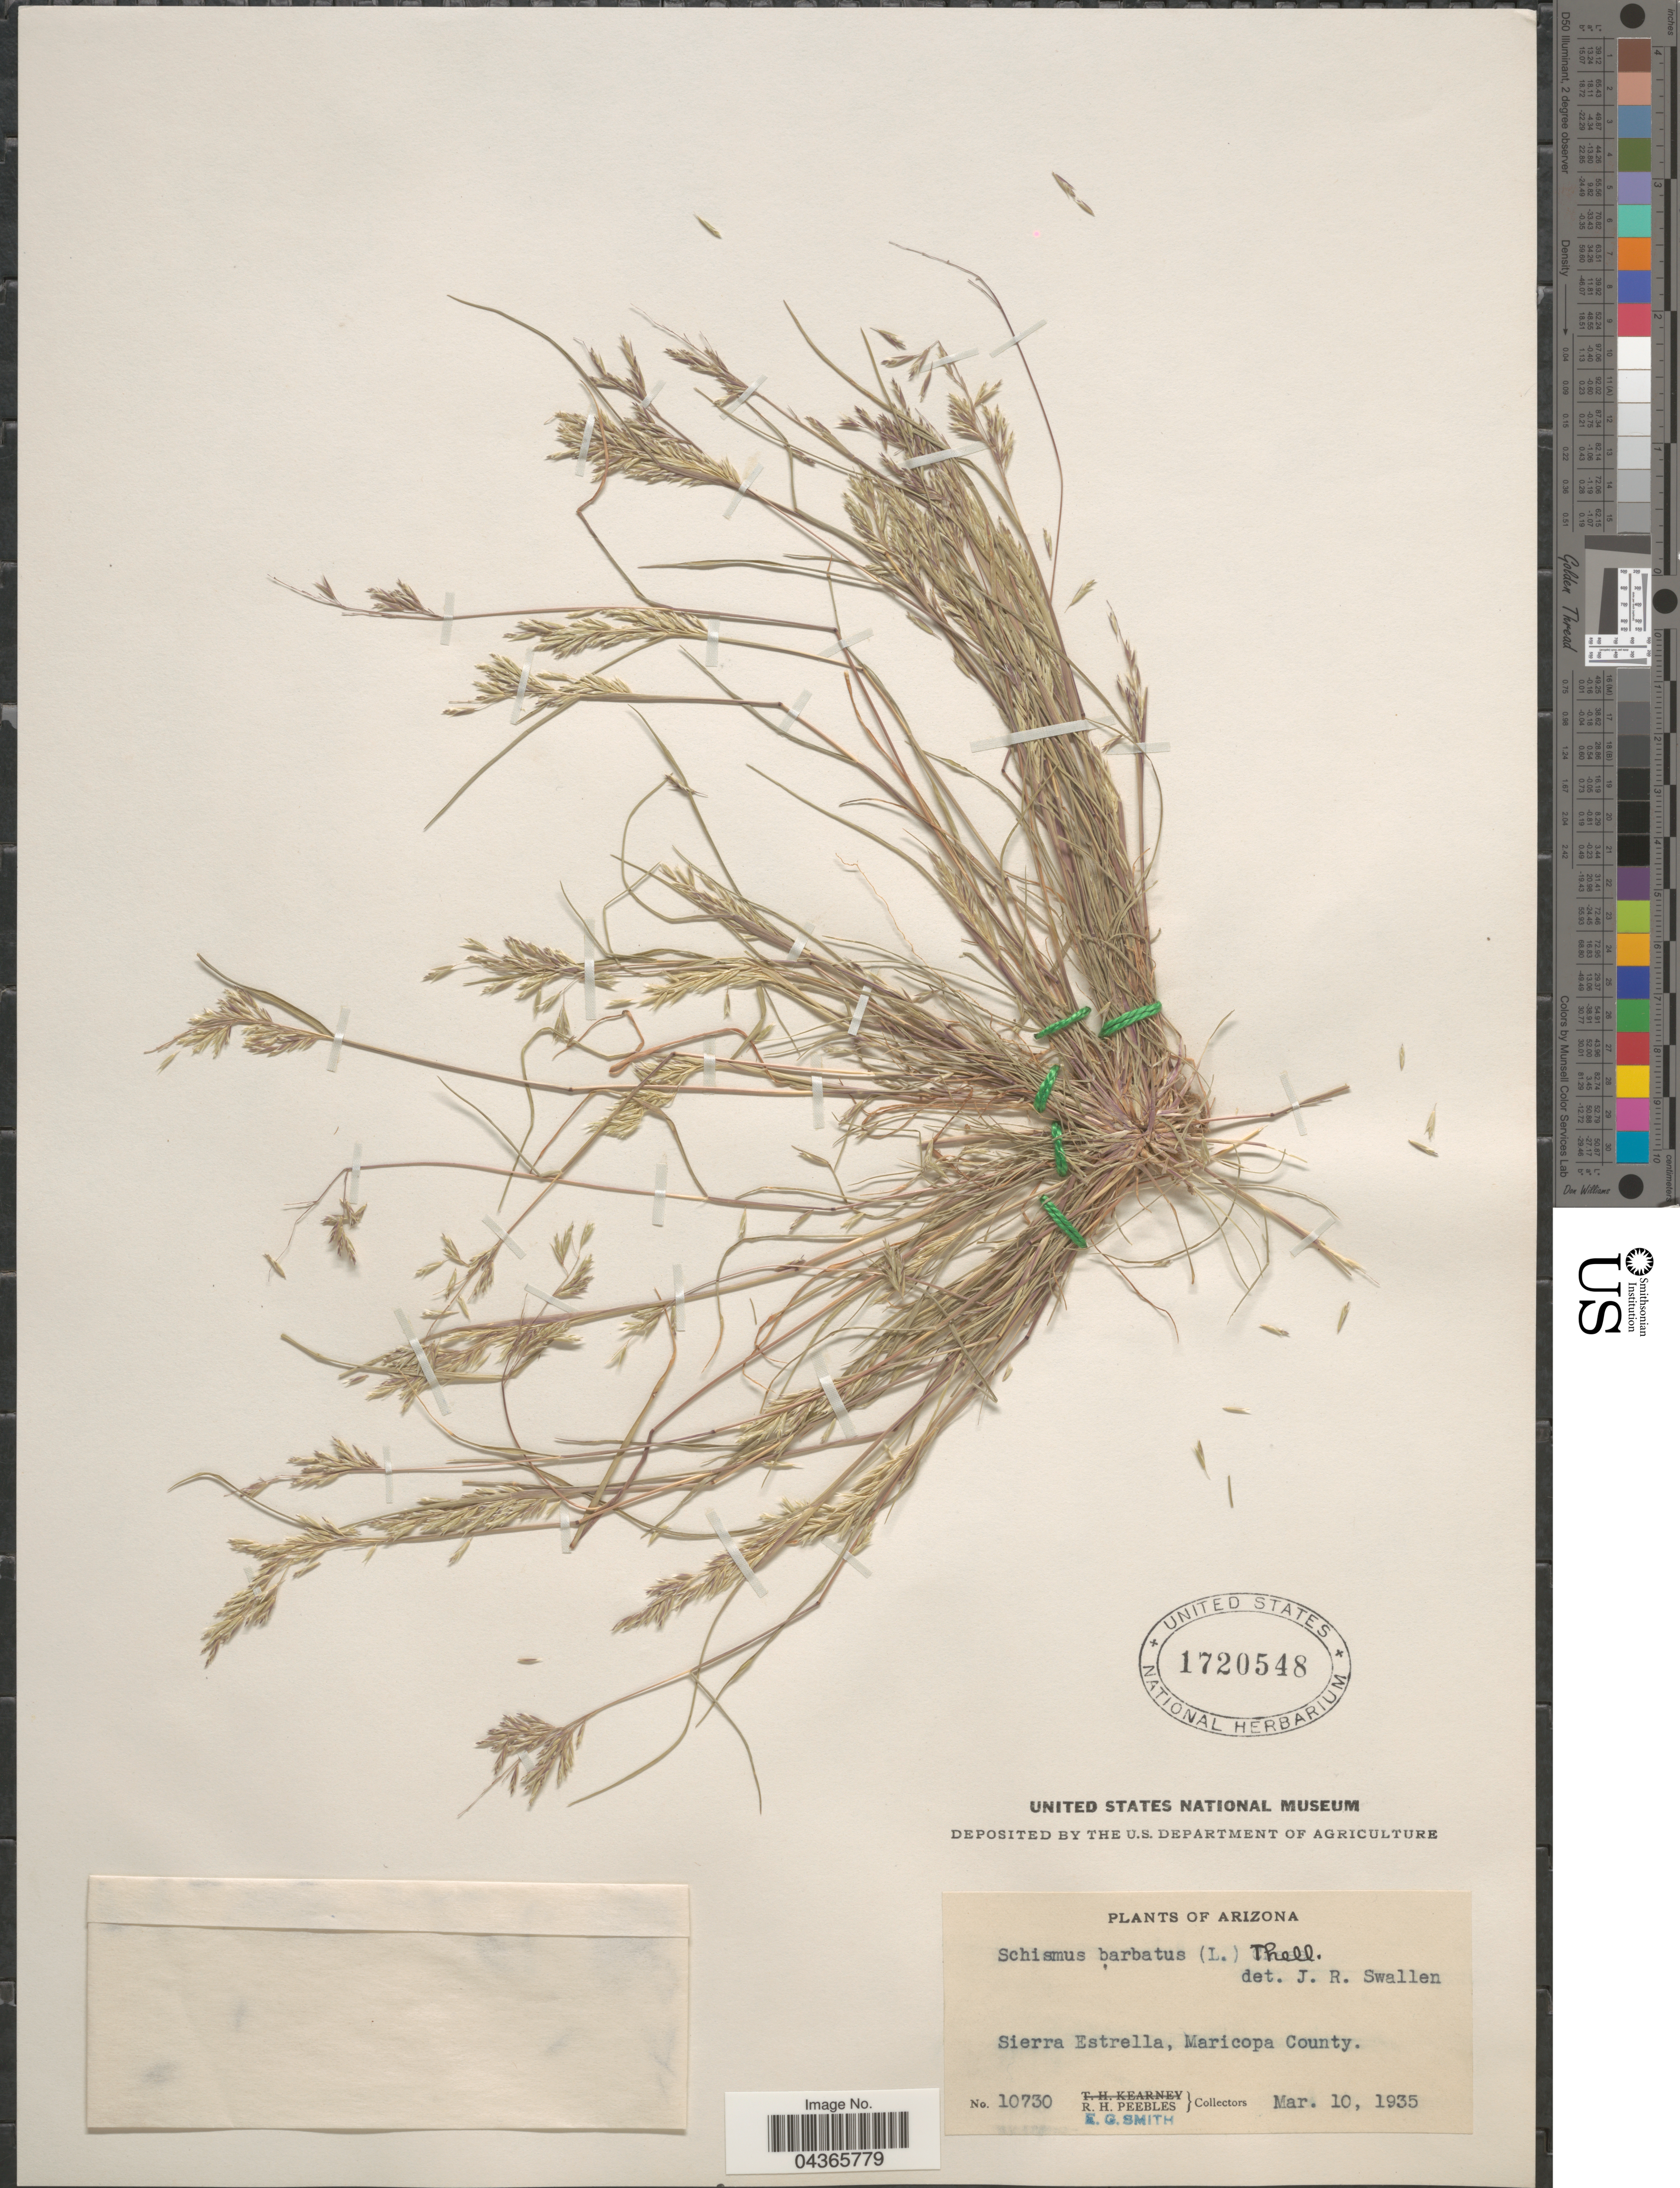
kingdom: Plantae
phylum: Tracheophyta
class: Liliopsida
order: Poales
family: Poaceae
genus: Schismus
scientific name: Schismus barbatus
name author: (L.) Thell.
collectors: R. H. Peebles & E. G. Smith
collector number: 10730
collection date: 1935-03-10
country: United States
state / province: Arizona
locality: Sierra Estrella, Maricopa County.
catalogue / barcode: US 1720548